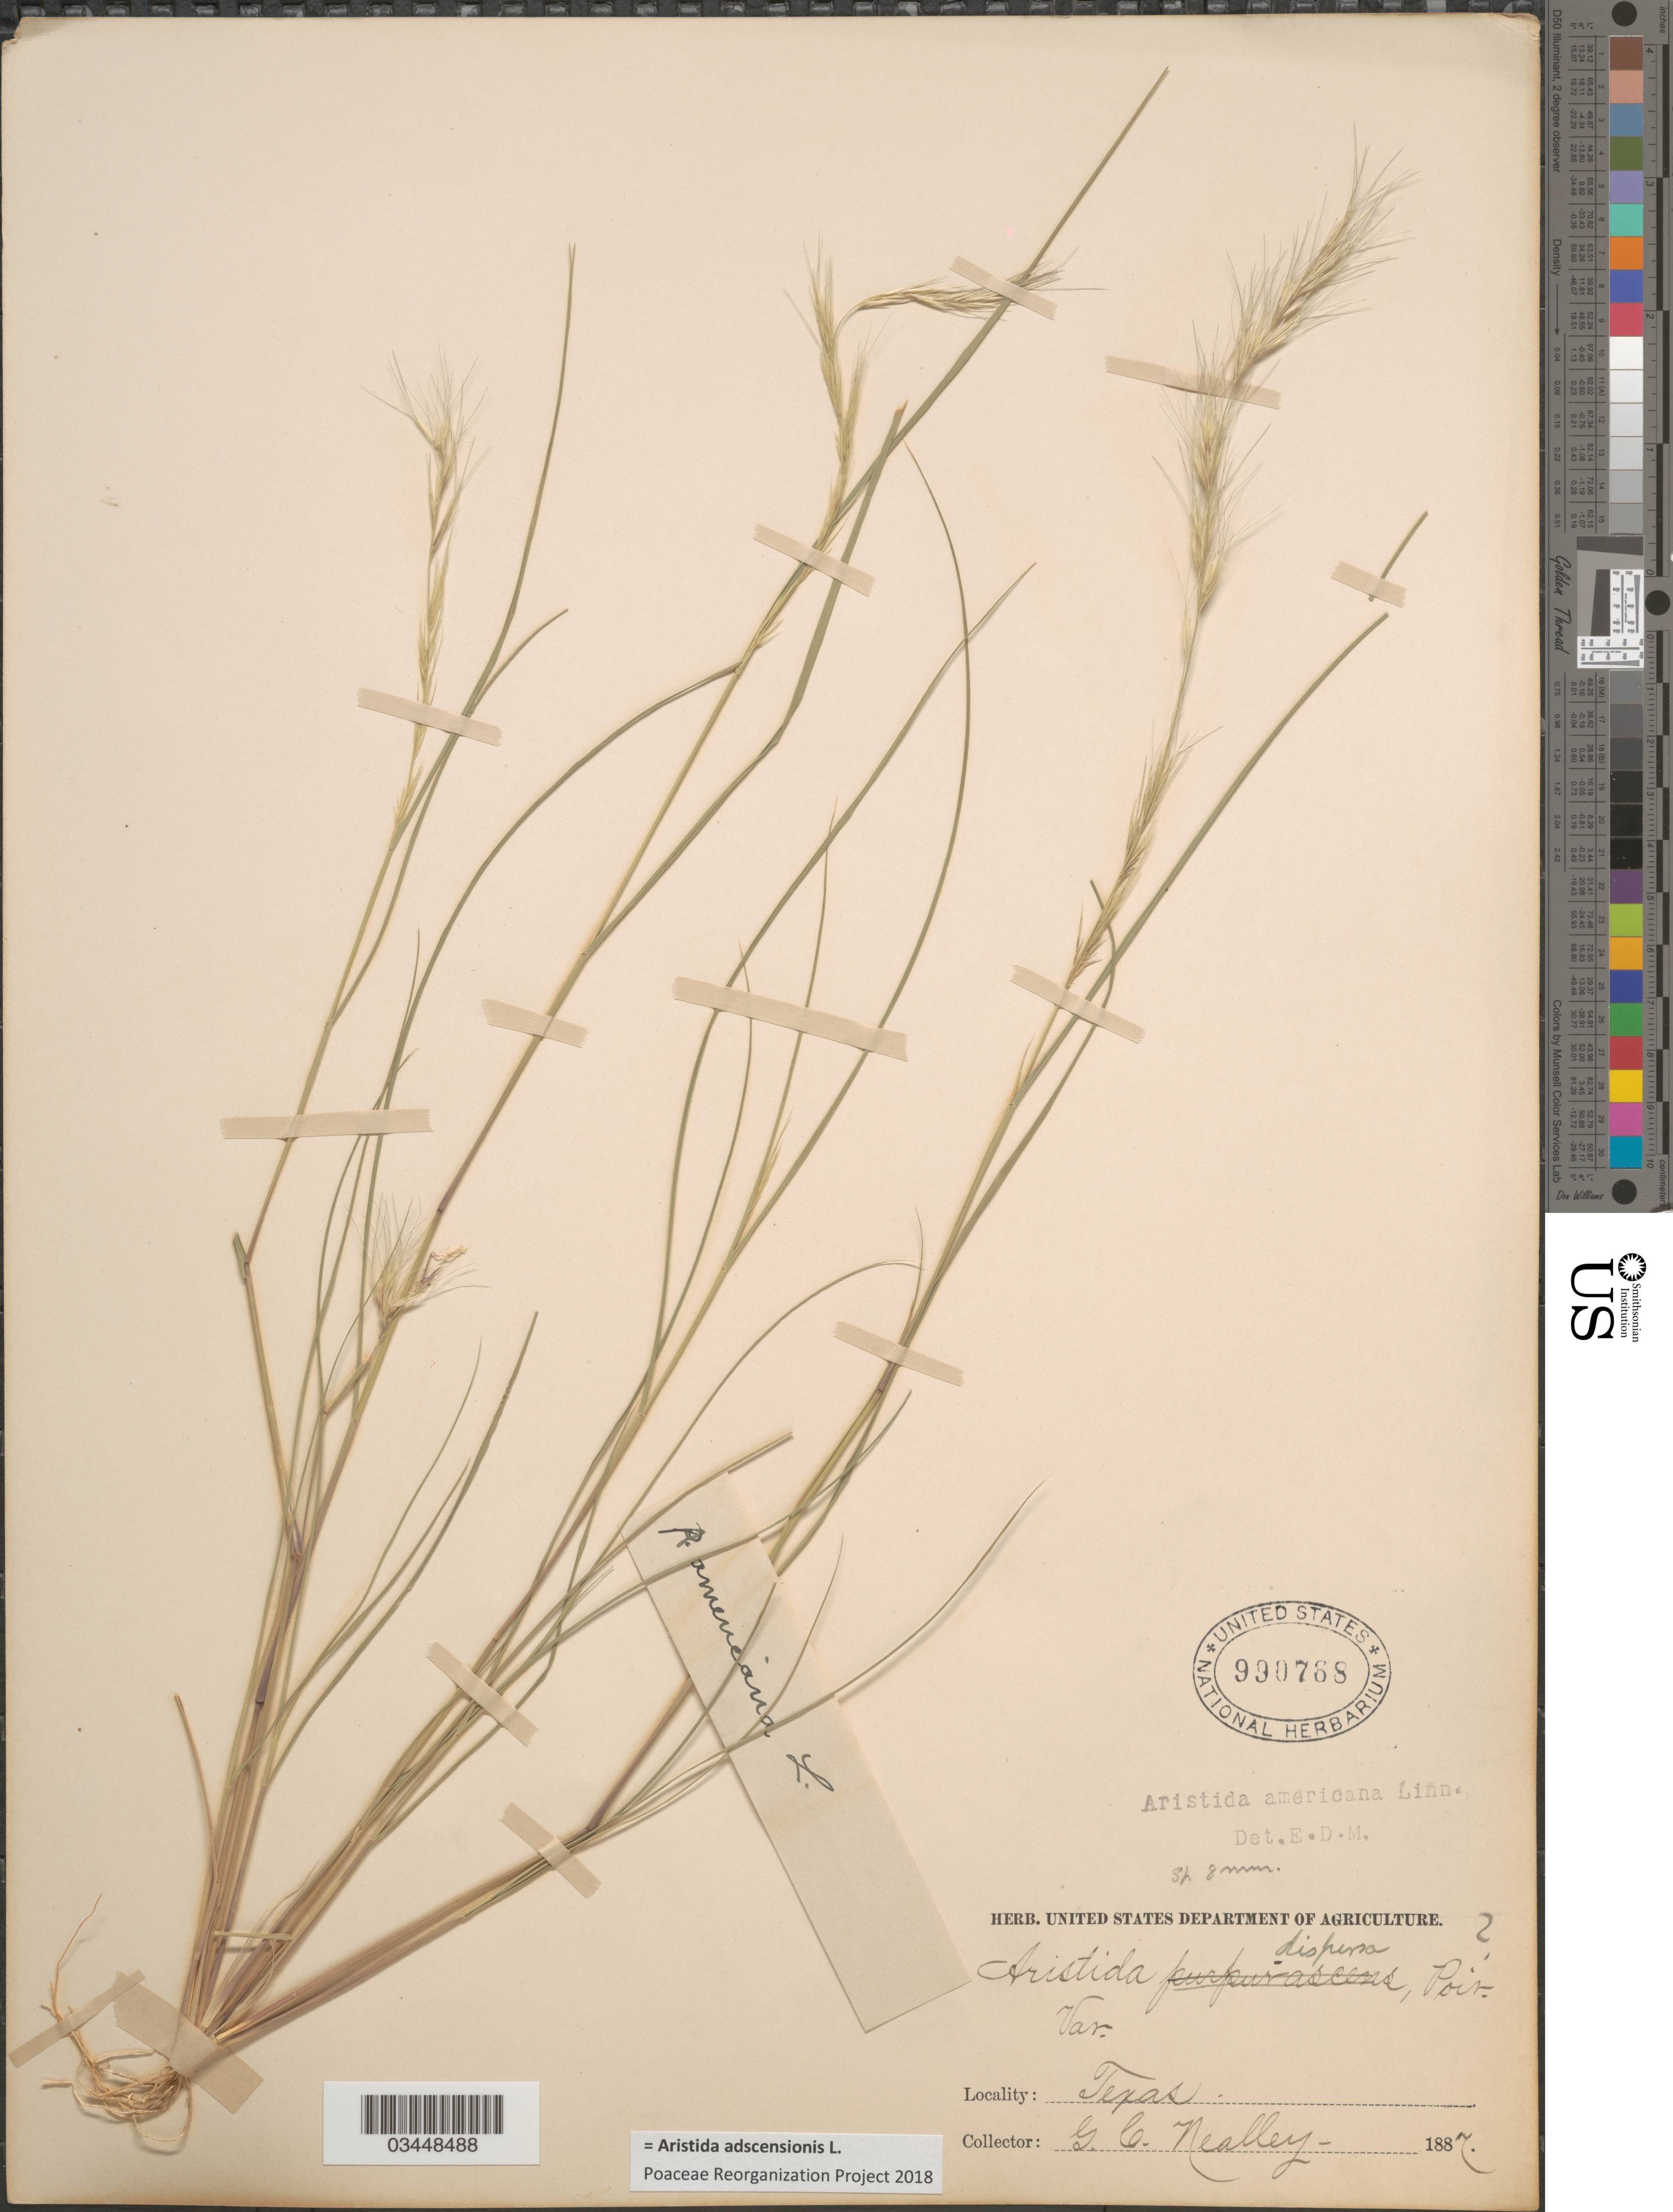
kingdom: Plantae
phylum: Tracheophyta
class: Liliopsida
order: Poales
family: Poaceae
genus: Aristida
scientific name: Aristida adscensionis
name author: L.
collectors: G. C. Nealley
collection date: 1887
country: United States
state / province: Texas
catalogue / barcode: US 990768